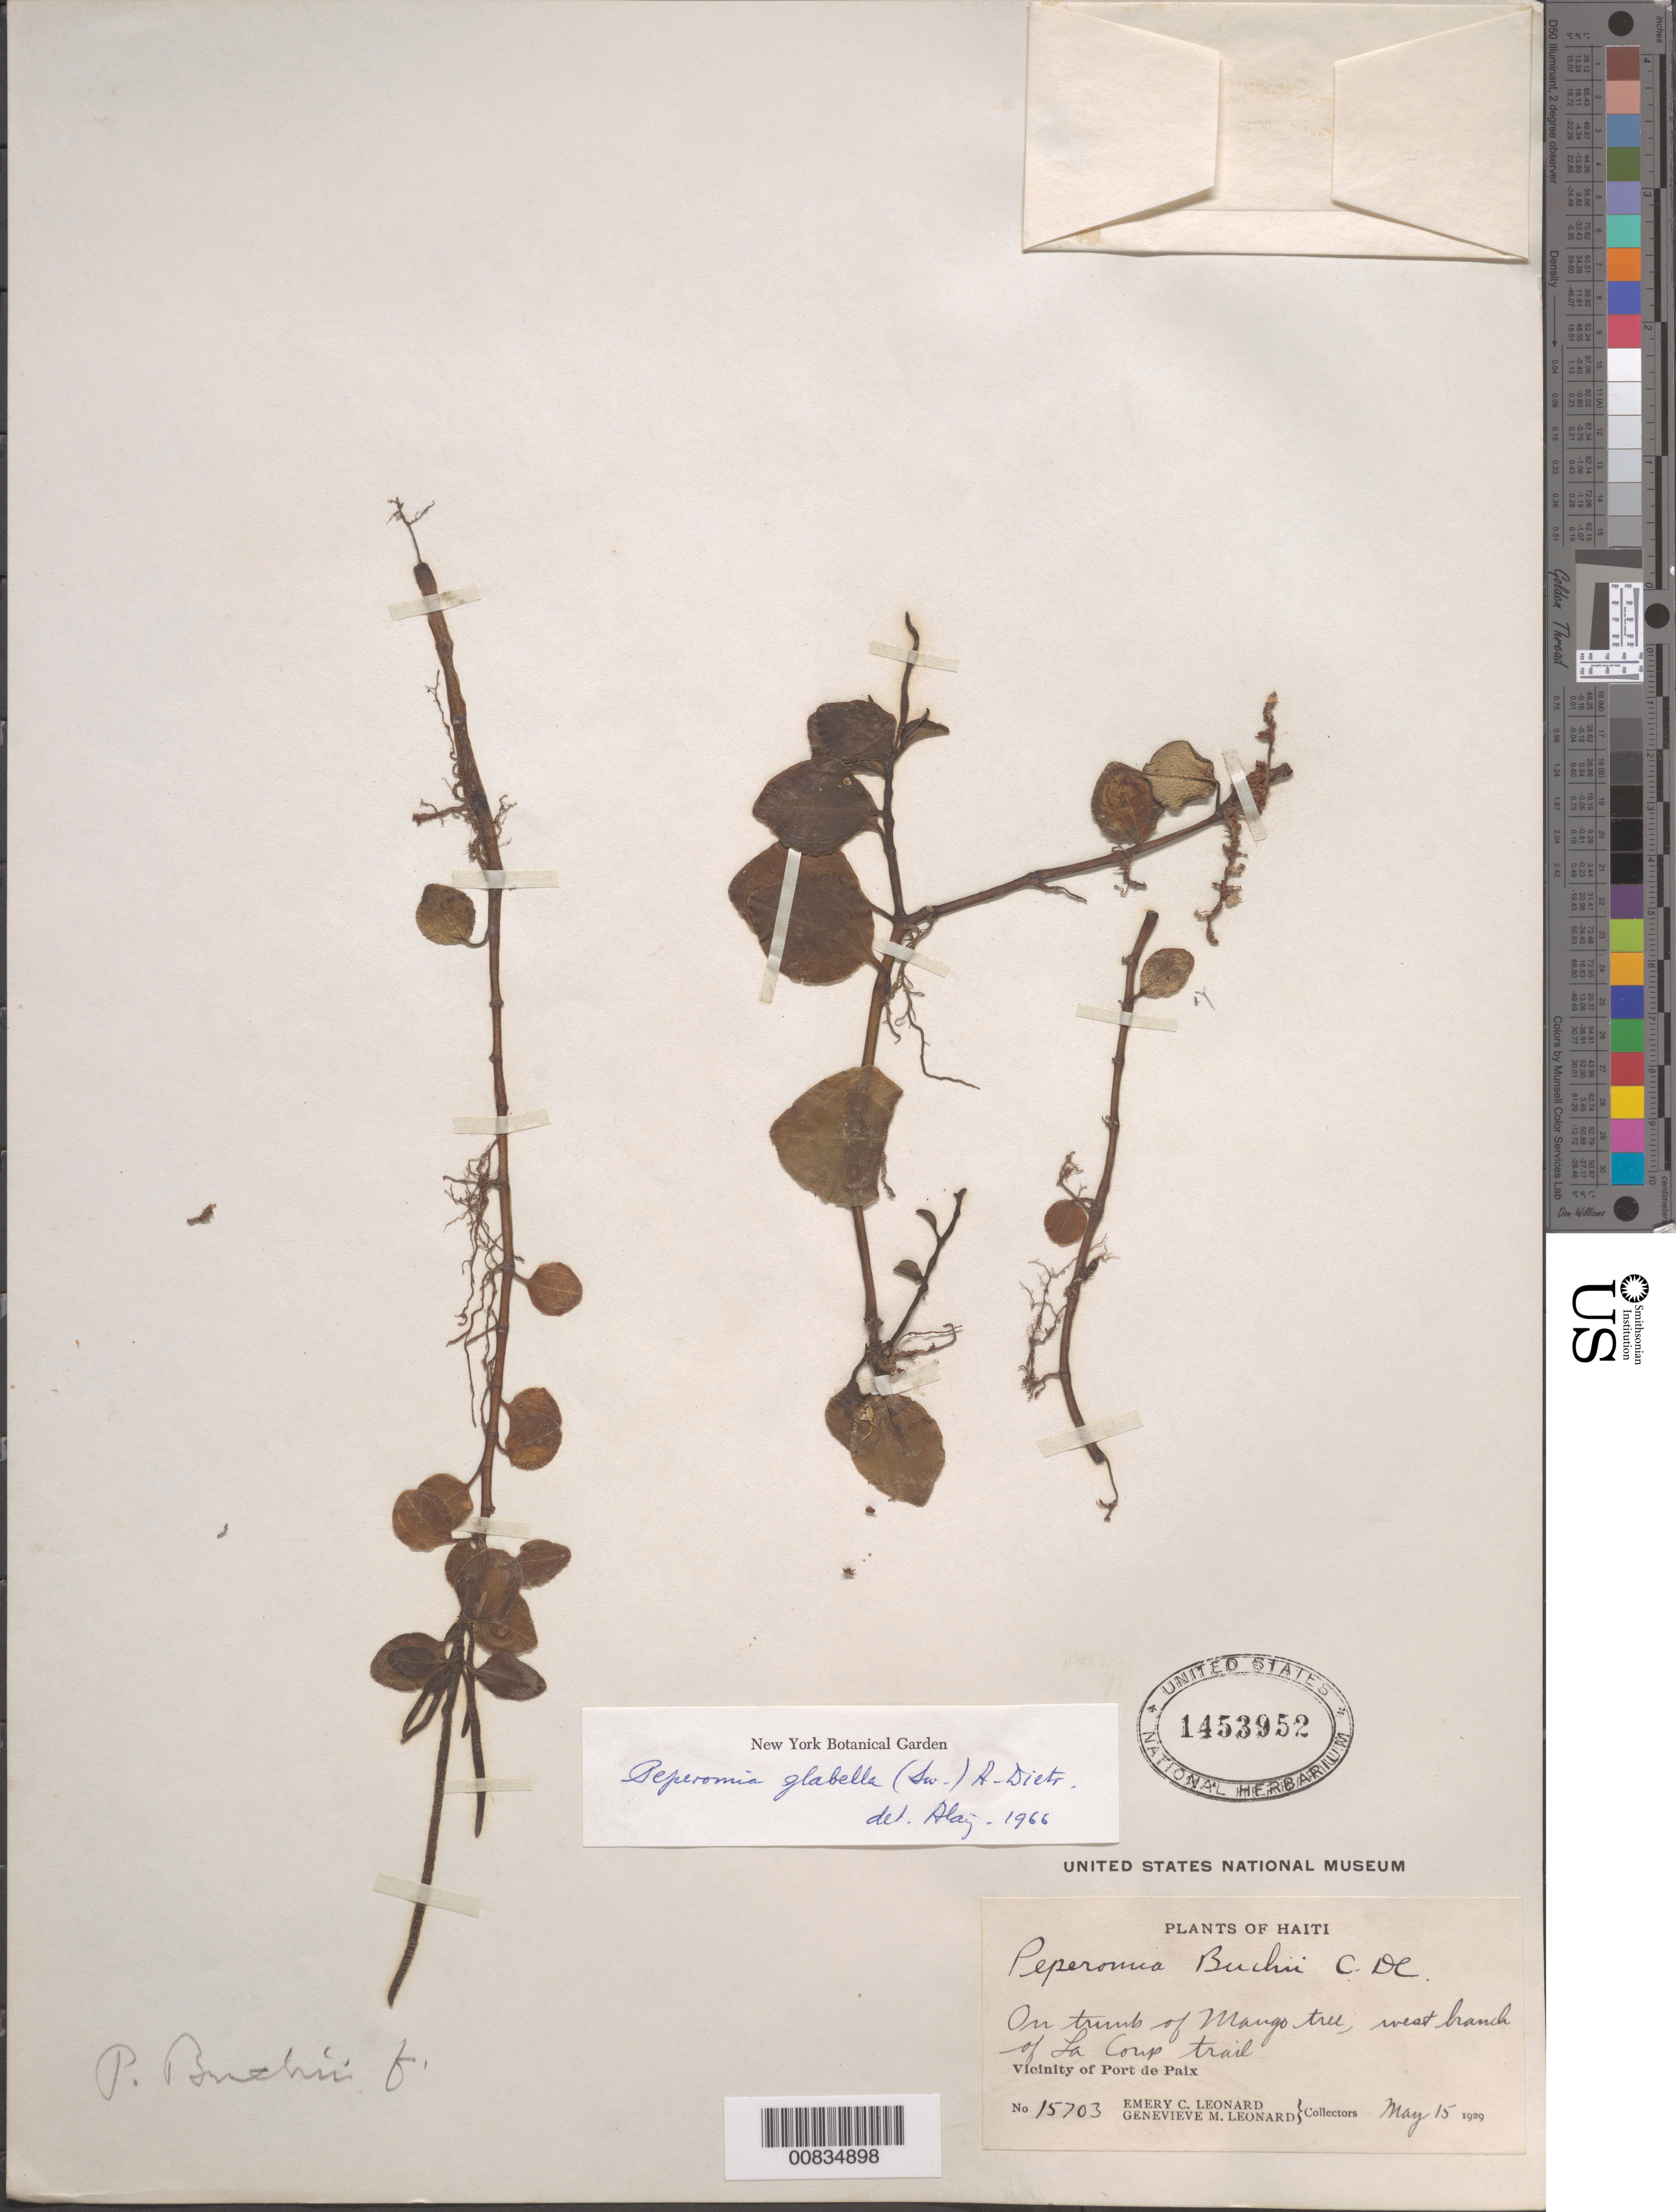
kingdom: Plantae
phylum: Tracheophyta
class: Magnoliopsida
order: Piperales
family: Piperaceae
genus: Peperomia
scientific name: Peperomia glabella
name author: (Sw.) A. Dietr.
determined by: Liogier, Alain H.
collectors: E. C. Leonard & G. M. Leonard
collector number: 15703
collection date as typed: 15 May 1929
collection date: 1929-05-15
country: Haiti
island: Hispaniola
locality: Vicinity of Port-de-Paix. West branch of La Coup trail.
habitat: On trunk of Mango tree.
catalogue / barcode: US 1453952